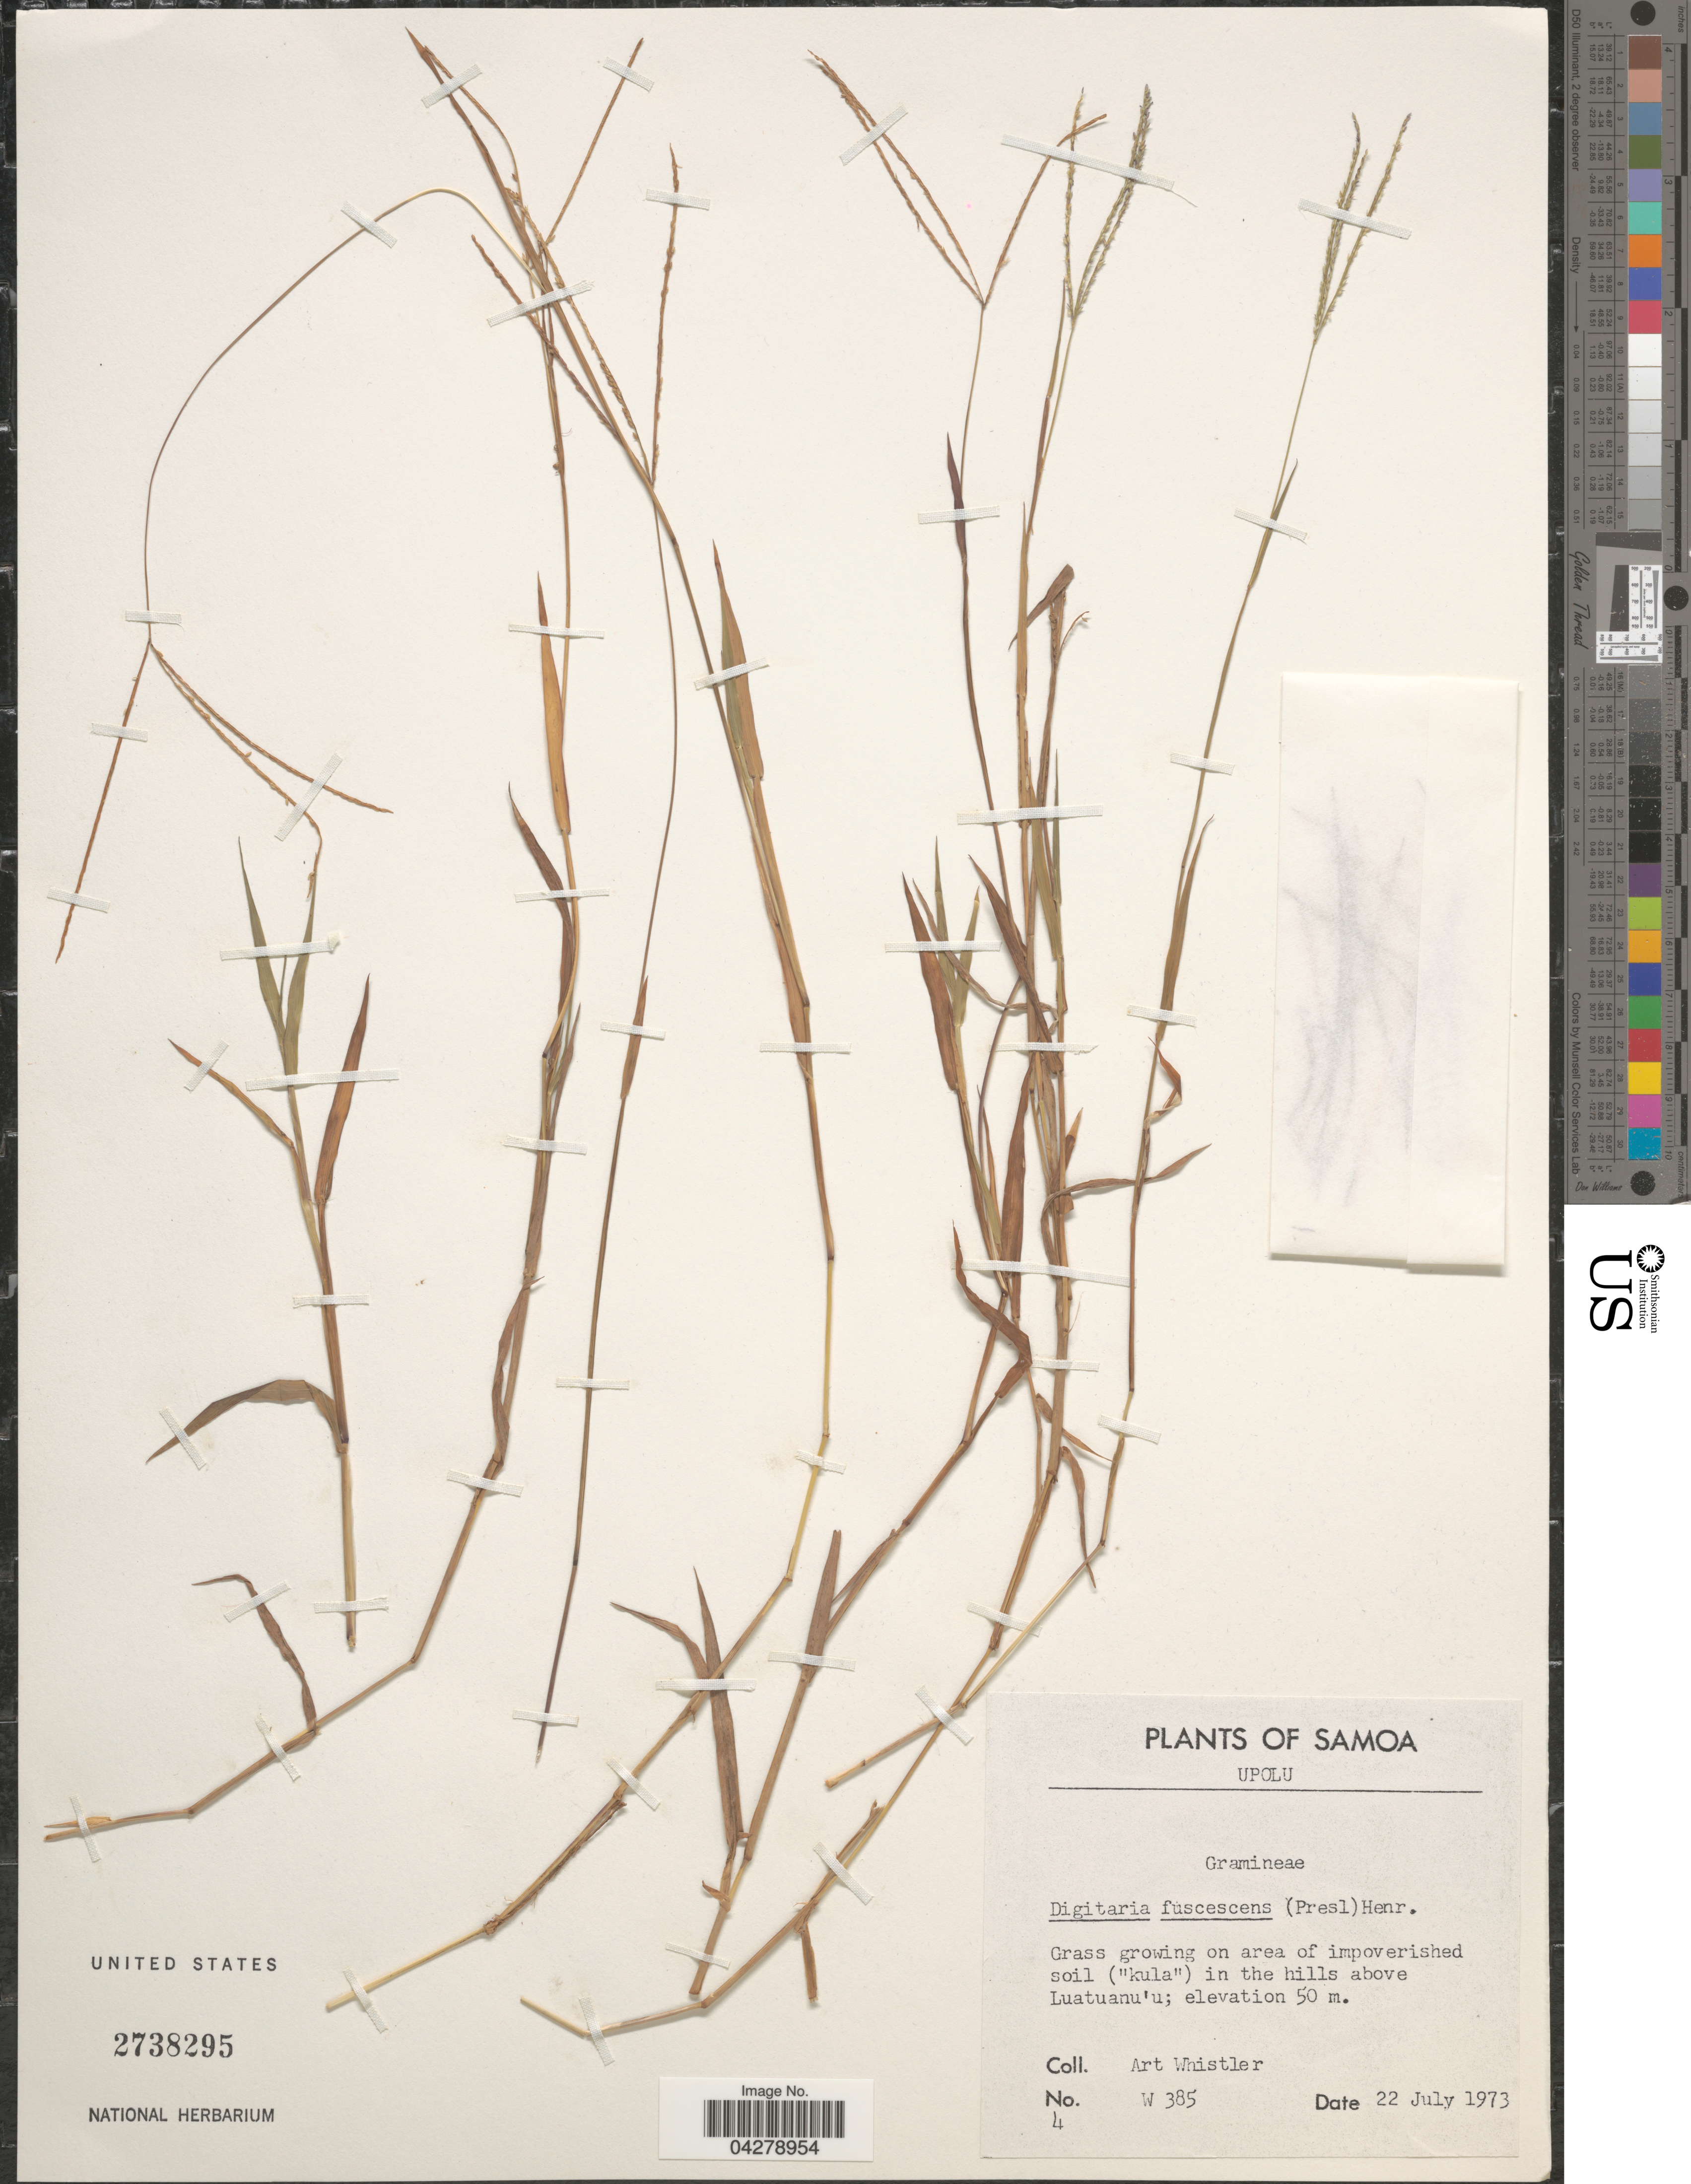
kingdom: Plantae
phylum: Tracheophyta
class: Liliopsida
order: Poales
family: Poaceae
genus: Digitaria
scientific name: Digitaria fuscescens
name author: (J. Presl) Henr.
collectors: A. Whistler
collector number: W385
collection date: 1973-07-22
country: Samoa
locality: Samoa. Upolu. Grass growing on area of impoverished soil ("kula") in the hills above Luatuanu'u.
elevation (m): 50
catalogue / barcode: US 2738295